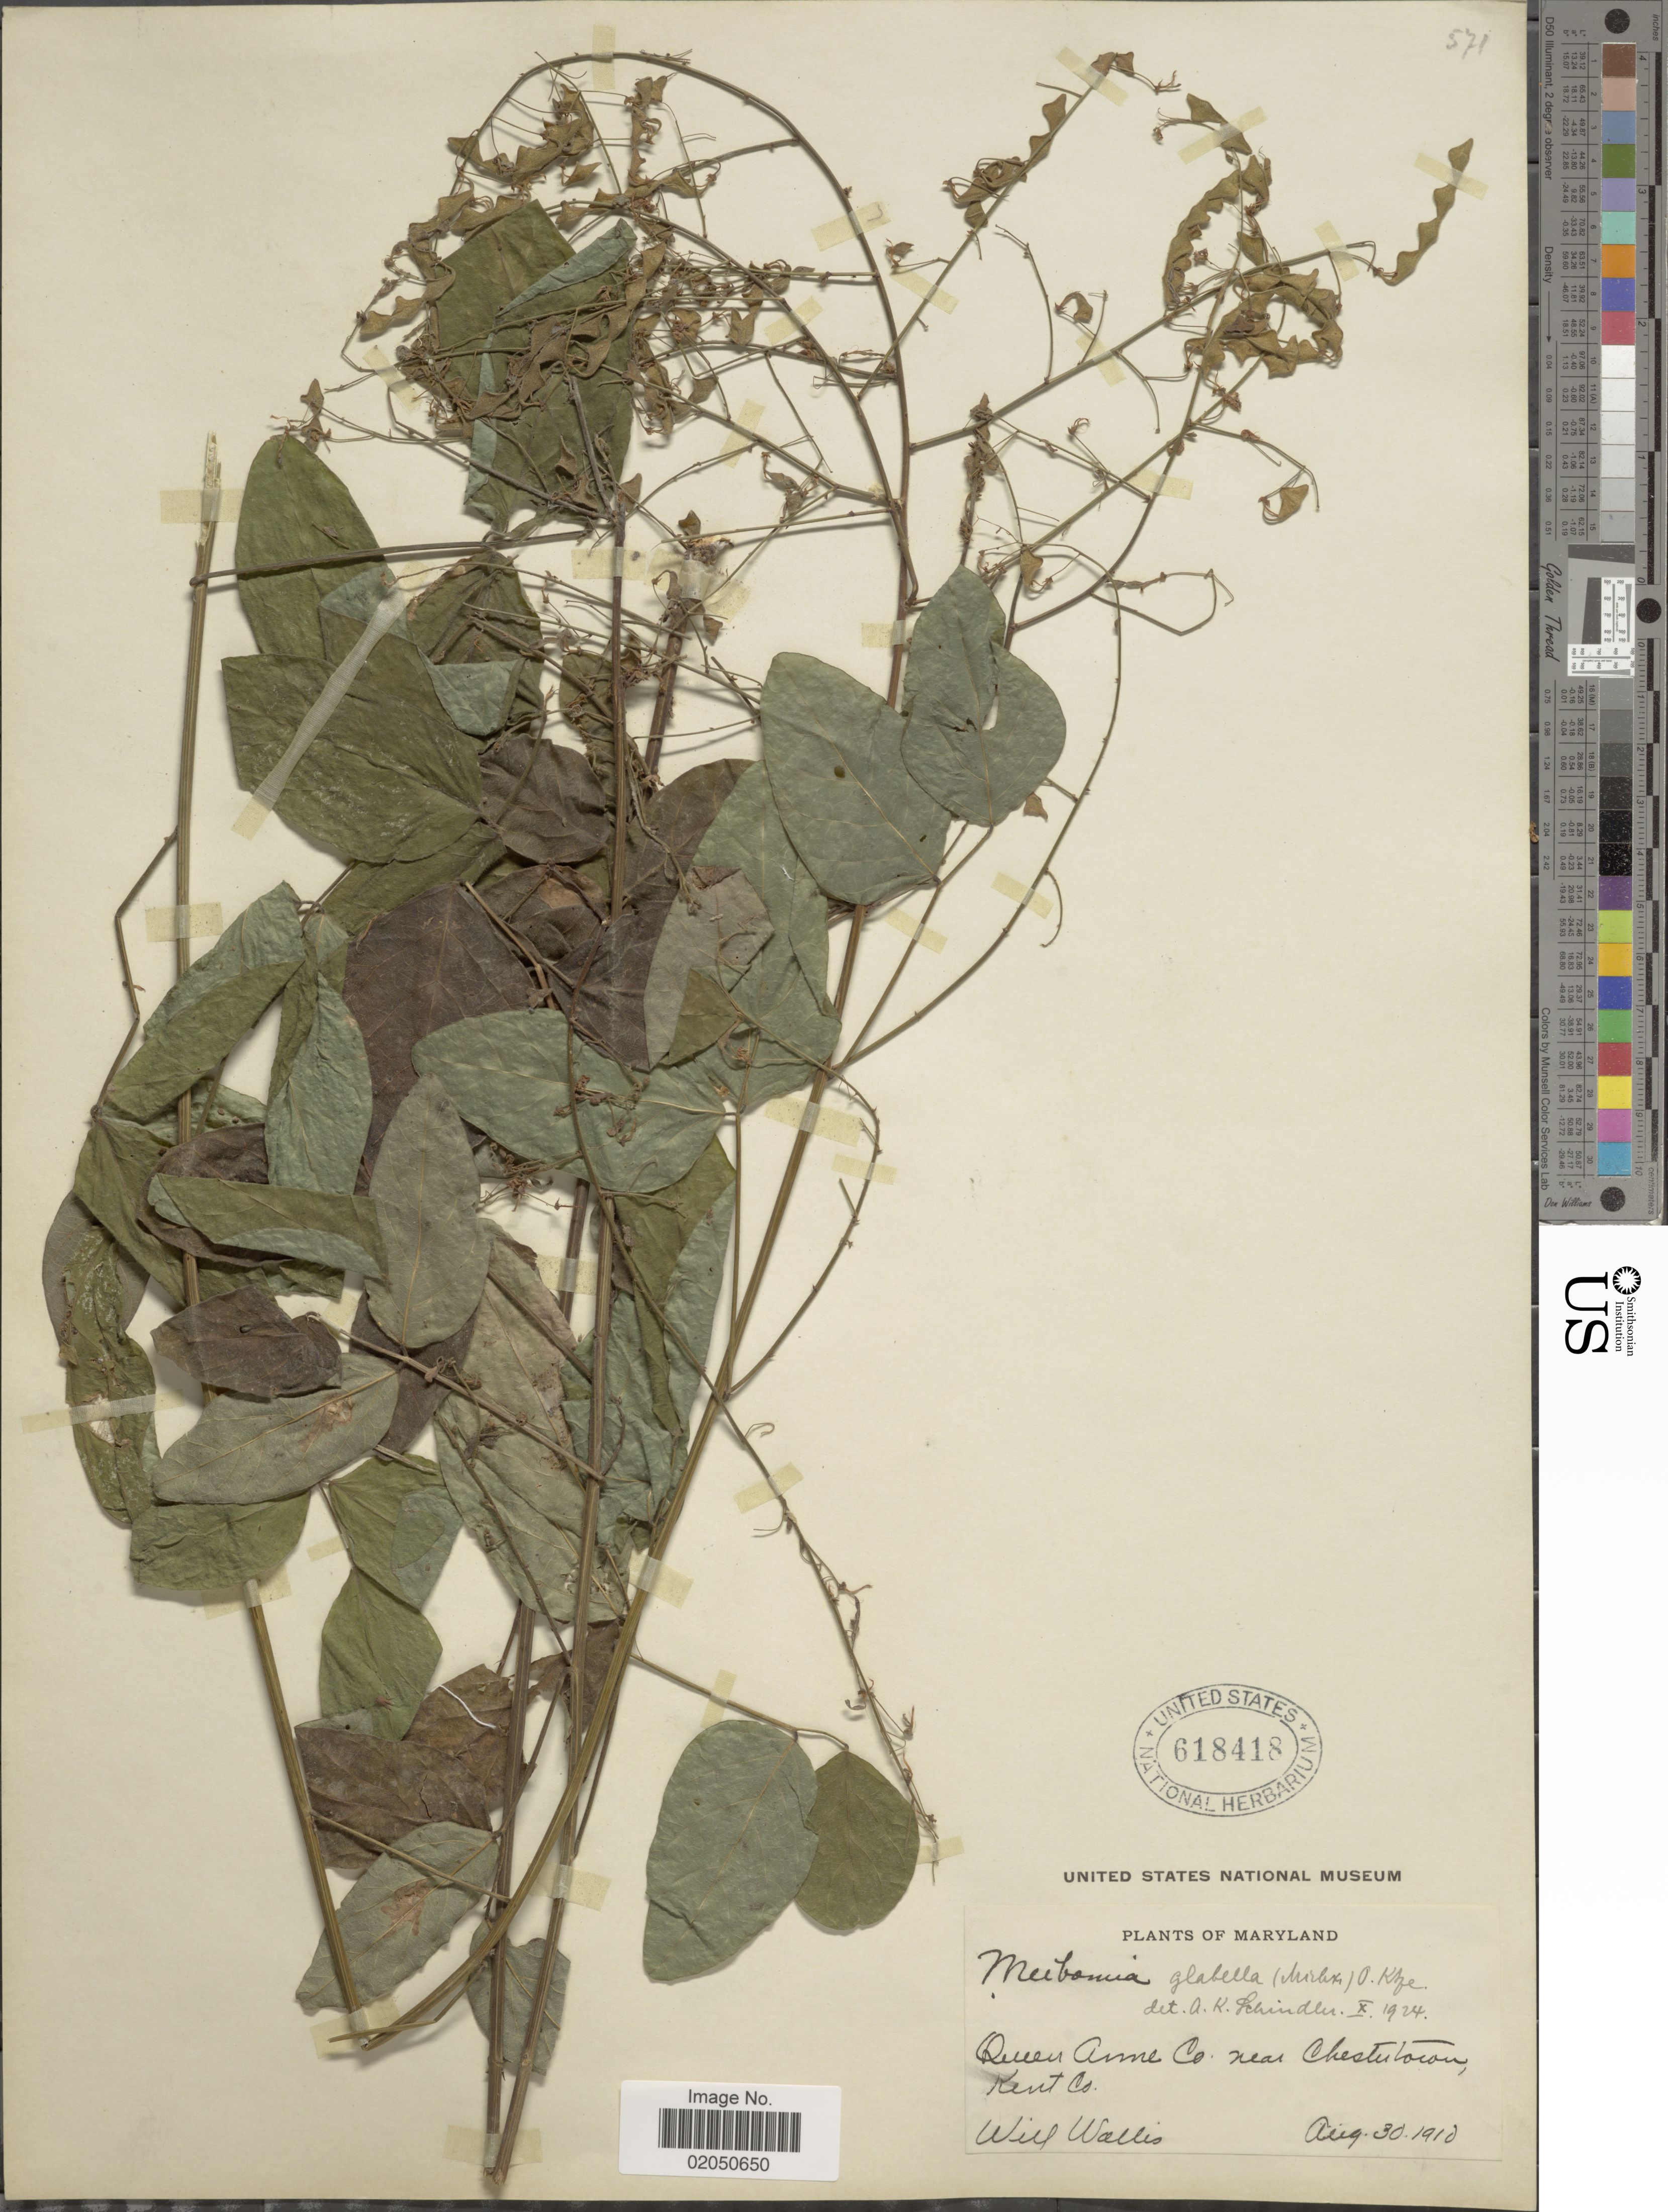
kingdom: Plantae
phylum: Tracheophyta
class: Magnoliopsida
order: Fabales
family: Fabaceae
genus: Desmodium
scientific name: Desmodium glabellum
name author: (Michx.) DC.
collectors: W. Wallis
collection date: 1910-08-30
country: United States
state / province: Maryland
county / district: Queen Anne's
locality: Queen Anne Co. near Chestertown. Kent Co.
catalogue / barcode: US 618418